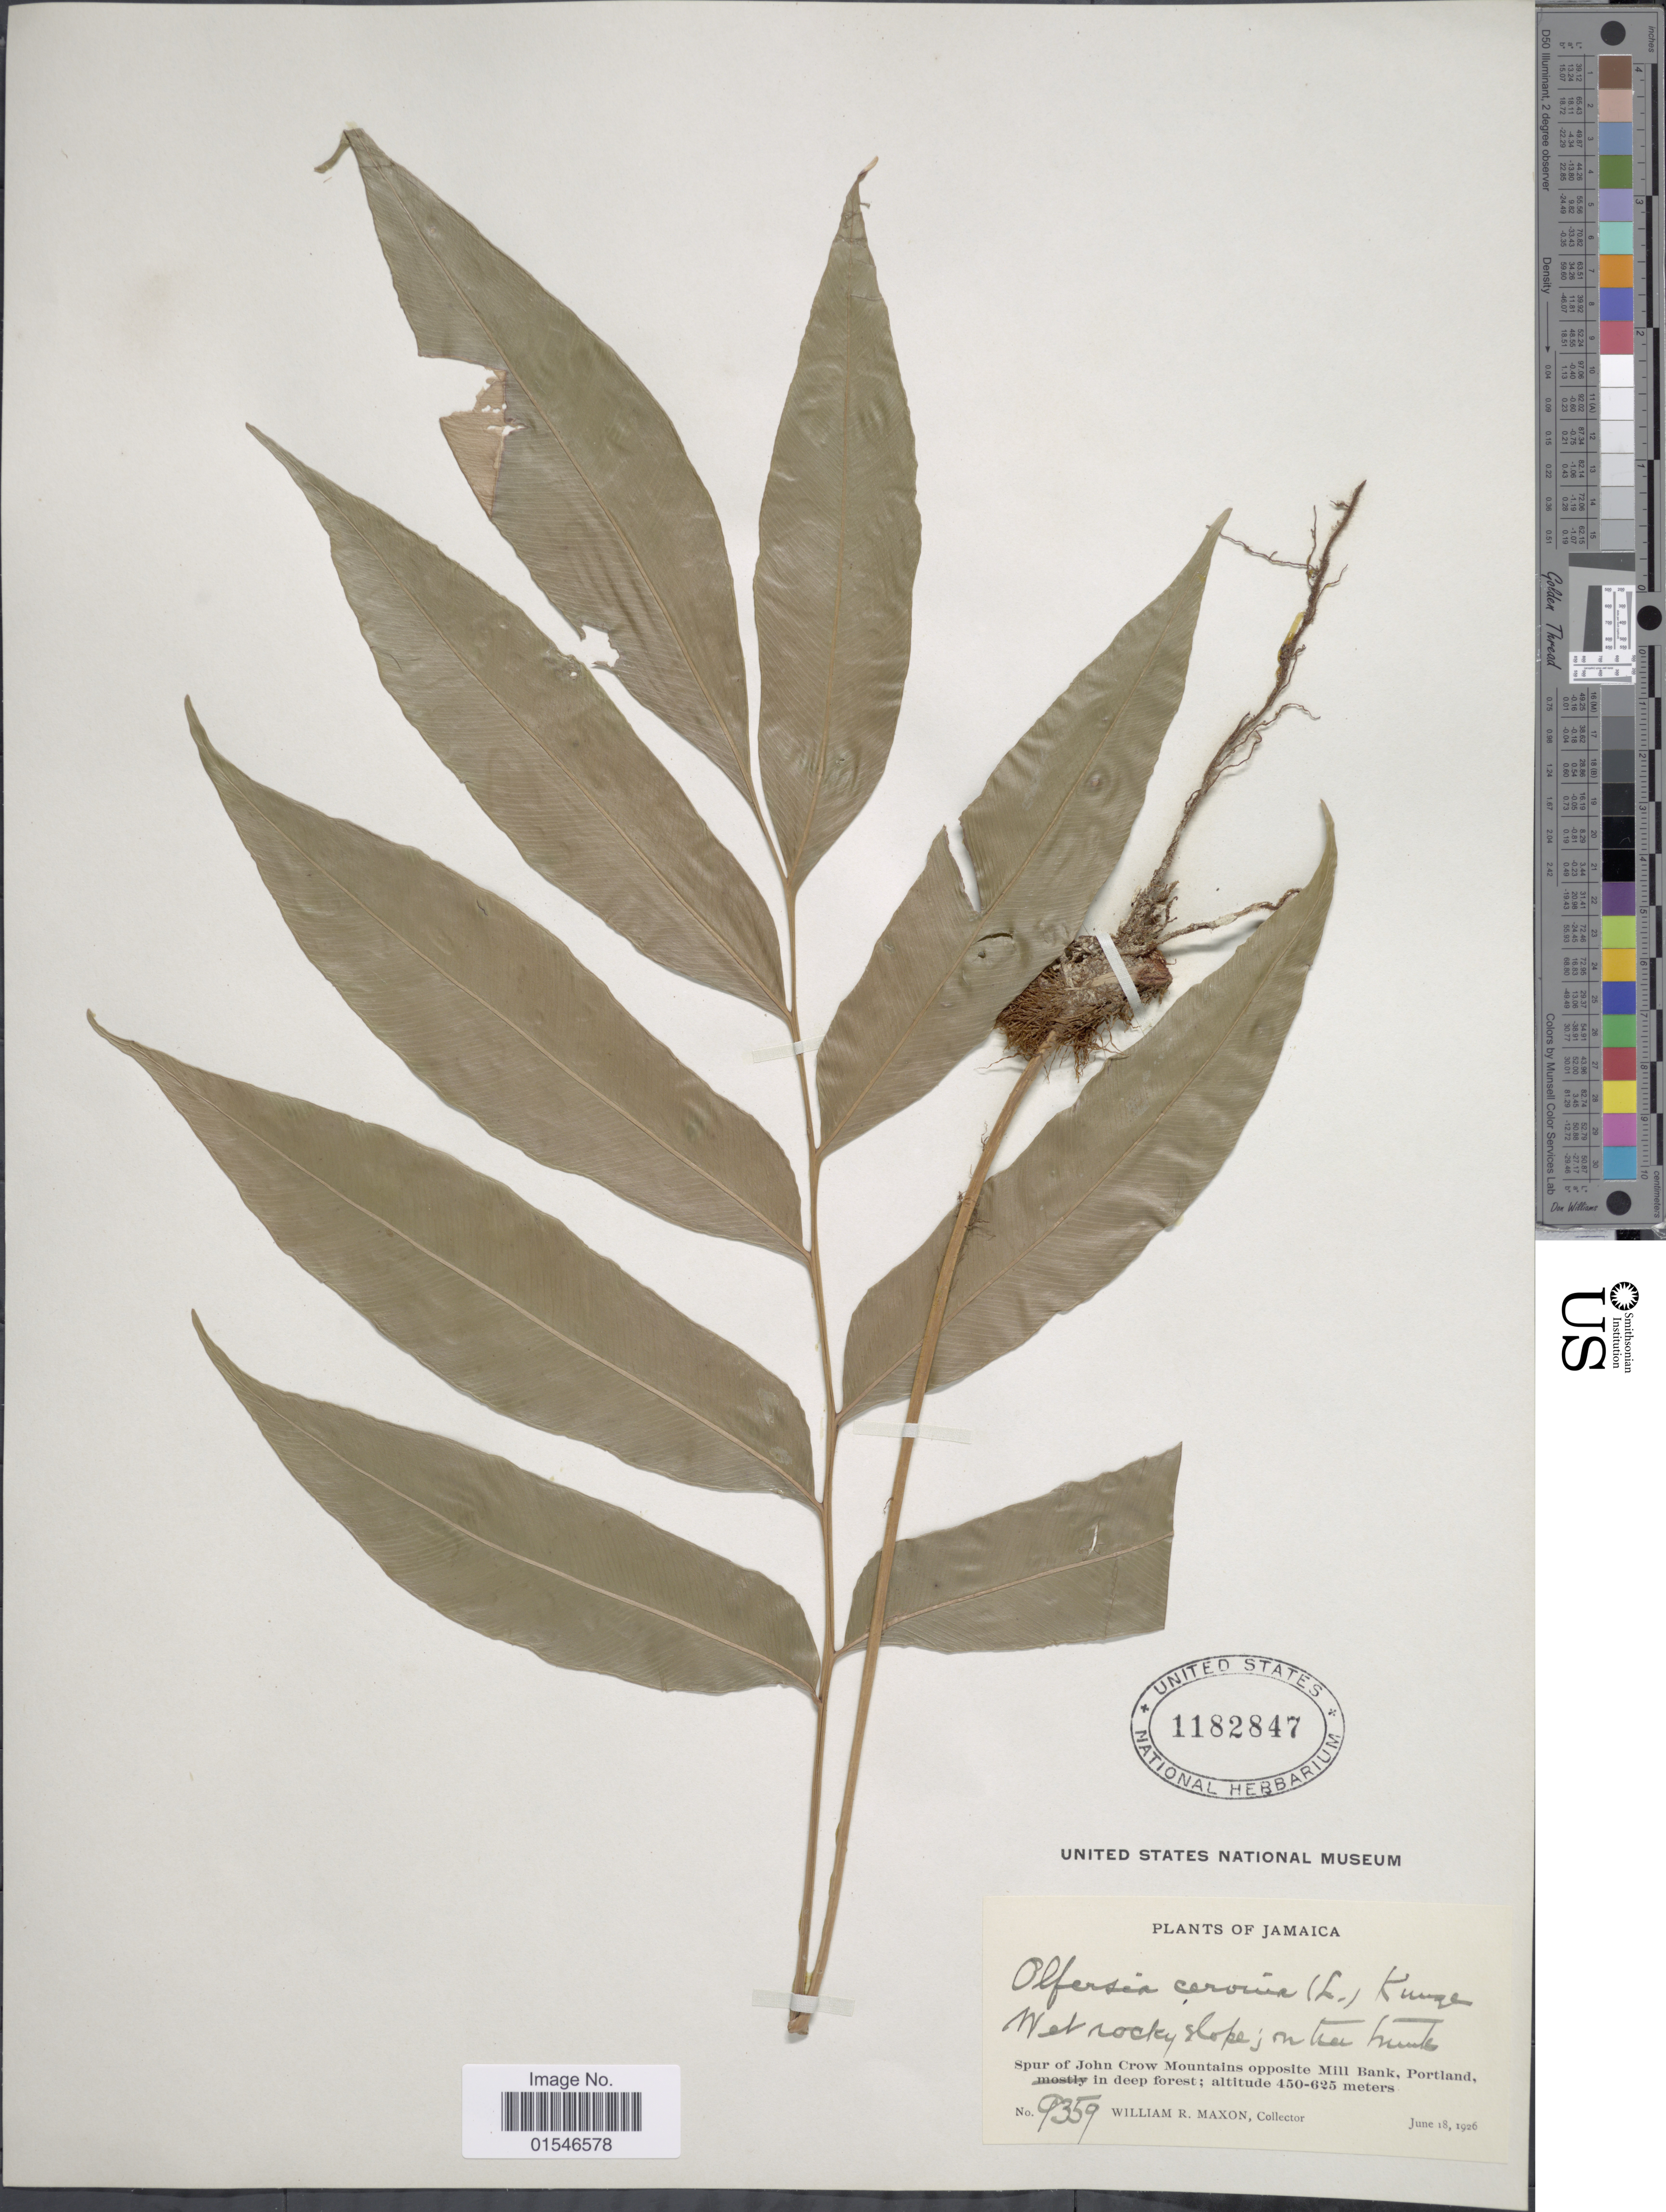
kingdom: Plantae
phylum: Tracheophyta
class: Polypodiopsida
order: Polypodiales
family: Dryopteridaceae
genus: Olfersia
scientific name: Olfersia cervina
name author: (L.) Kunze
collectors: W. R. Maxon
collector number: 9359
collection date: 1926-06-18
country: Jamaica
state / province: Portland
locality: Spur of John Crow Mountains opposite Mill Bank, in deep forest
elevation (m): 450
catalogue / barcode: US 1182847